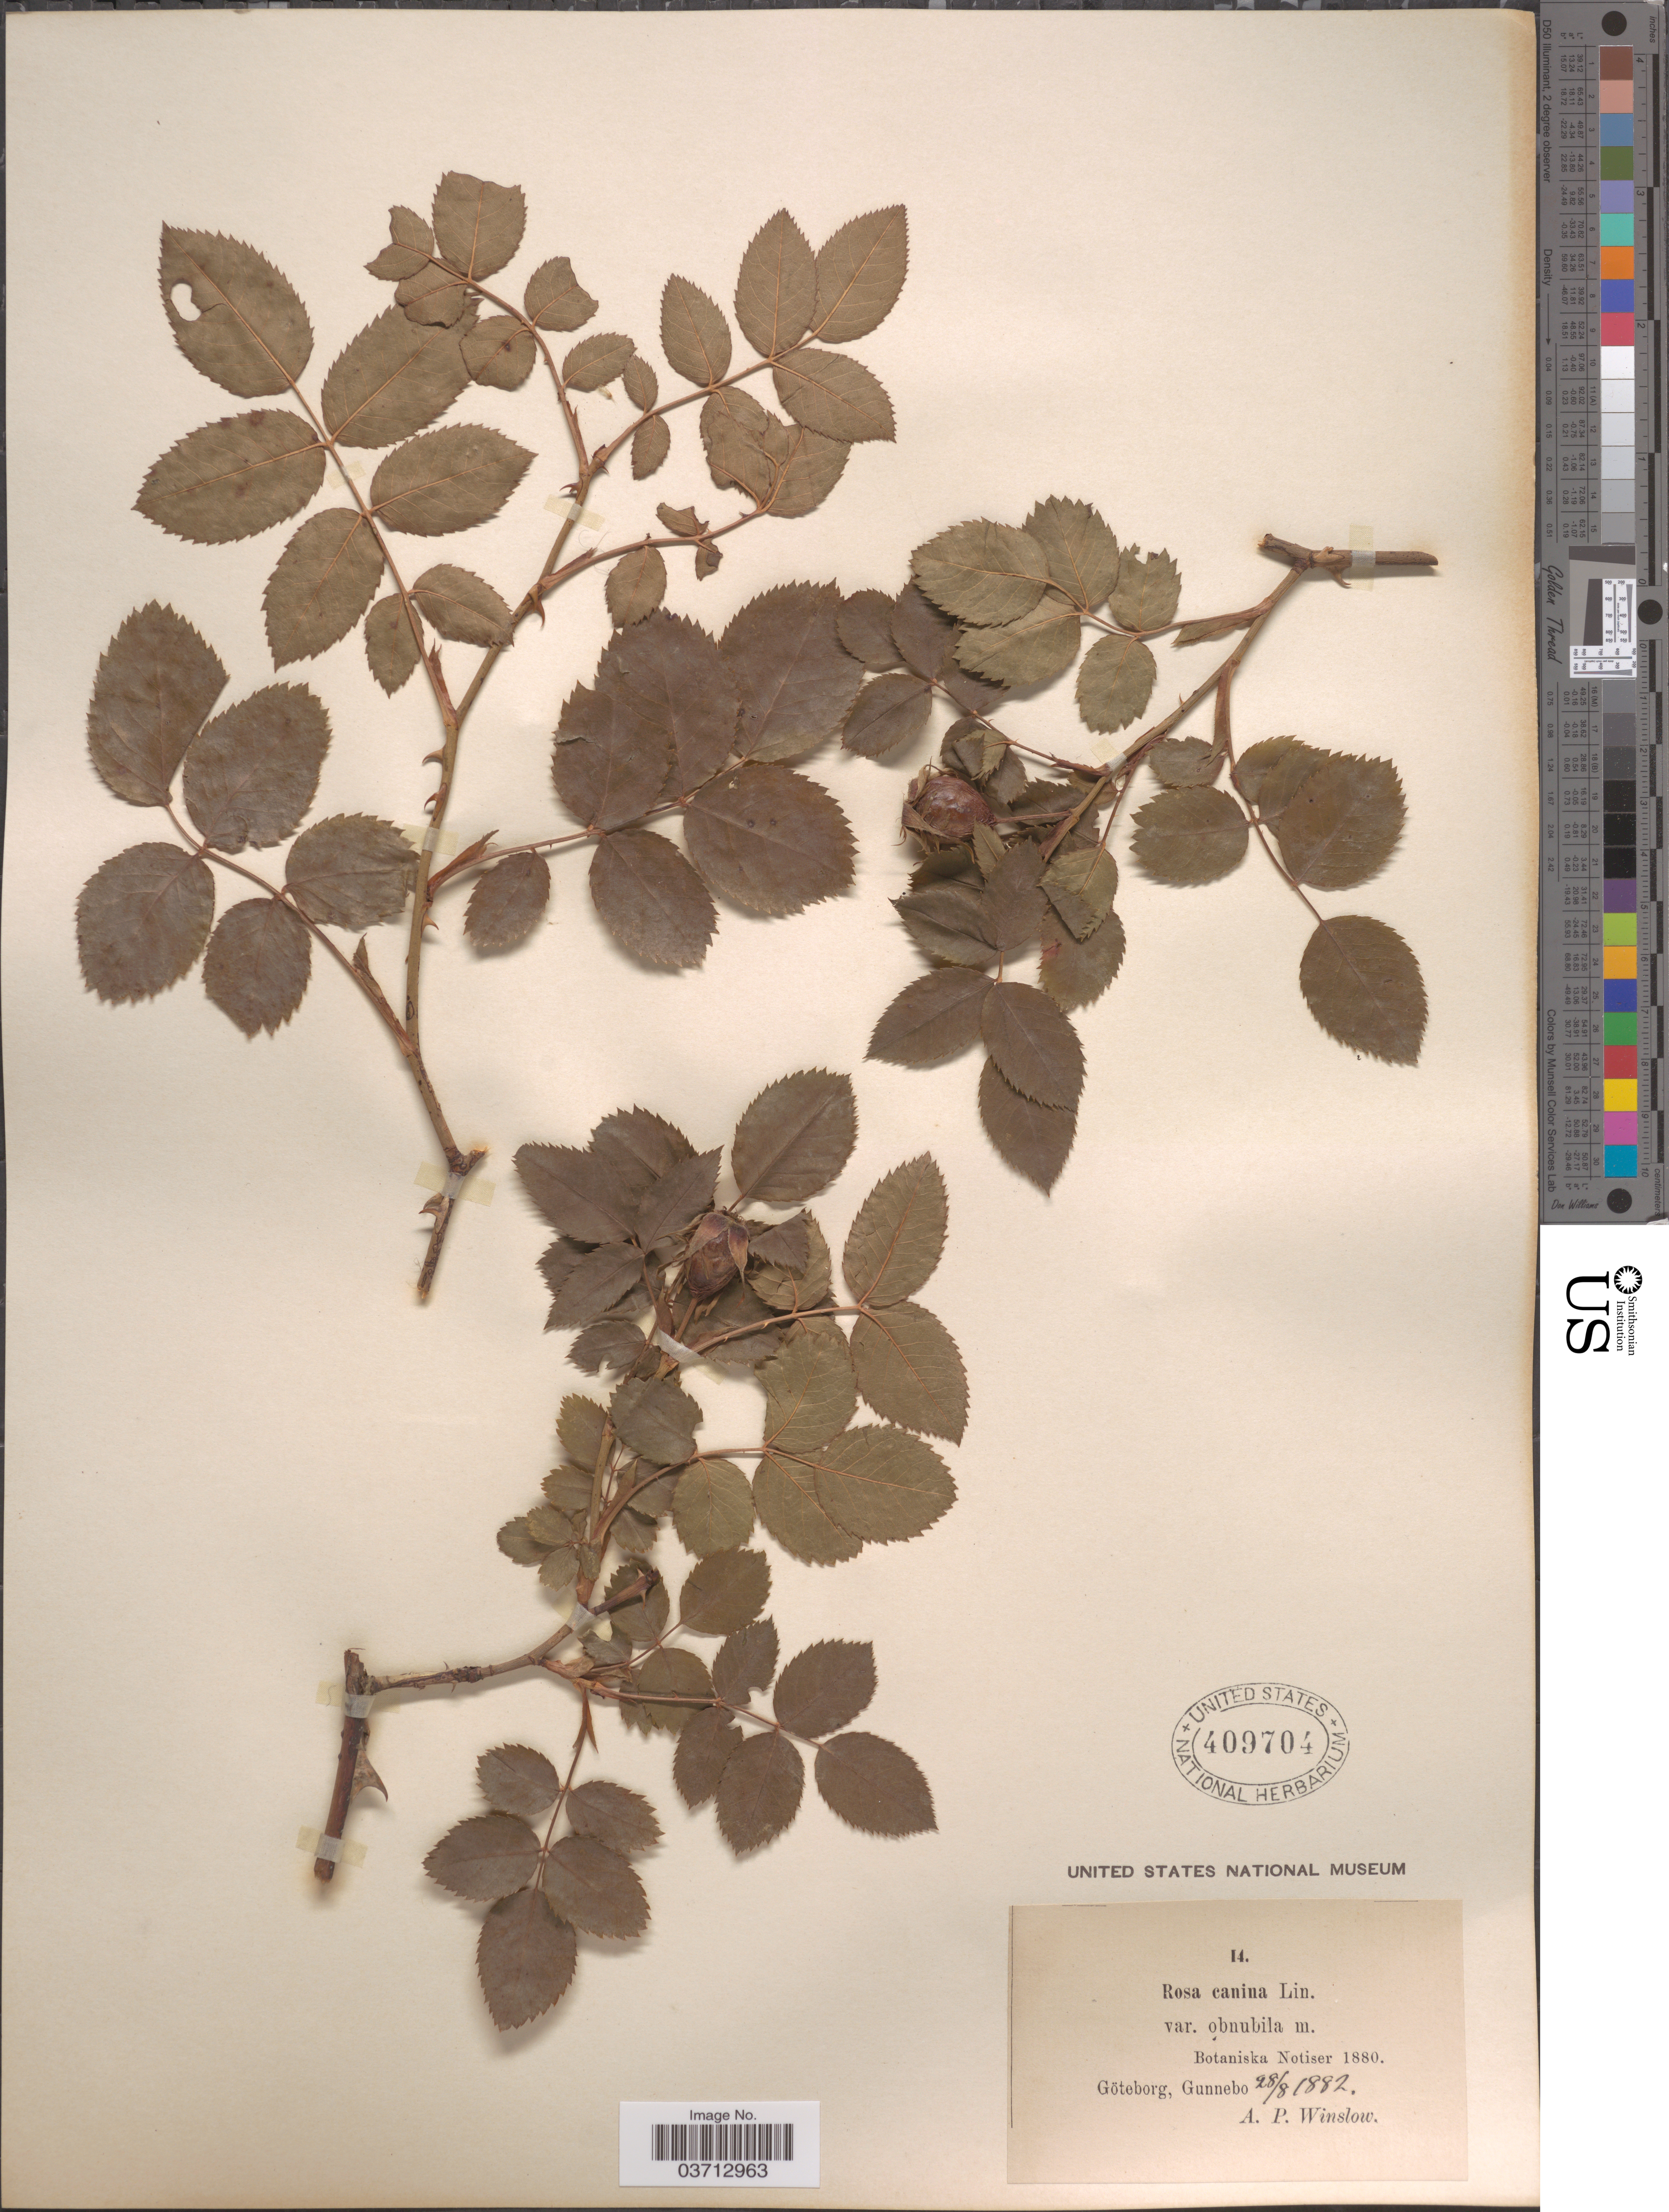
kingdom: Plantae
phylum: Tracheophyta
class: Magnoliopsida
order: Rosales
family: Rosaceae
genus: Rosa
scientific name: Rosa canina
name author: L.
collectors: A. Winslow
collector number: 14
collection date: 1882-08-28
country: Sweden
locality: Göteborg, Gunnebo.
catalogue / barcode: US 409704